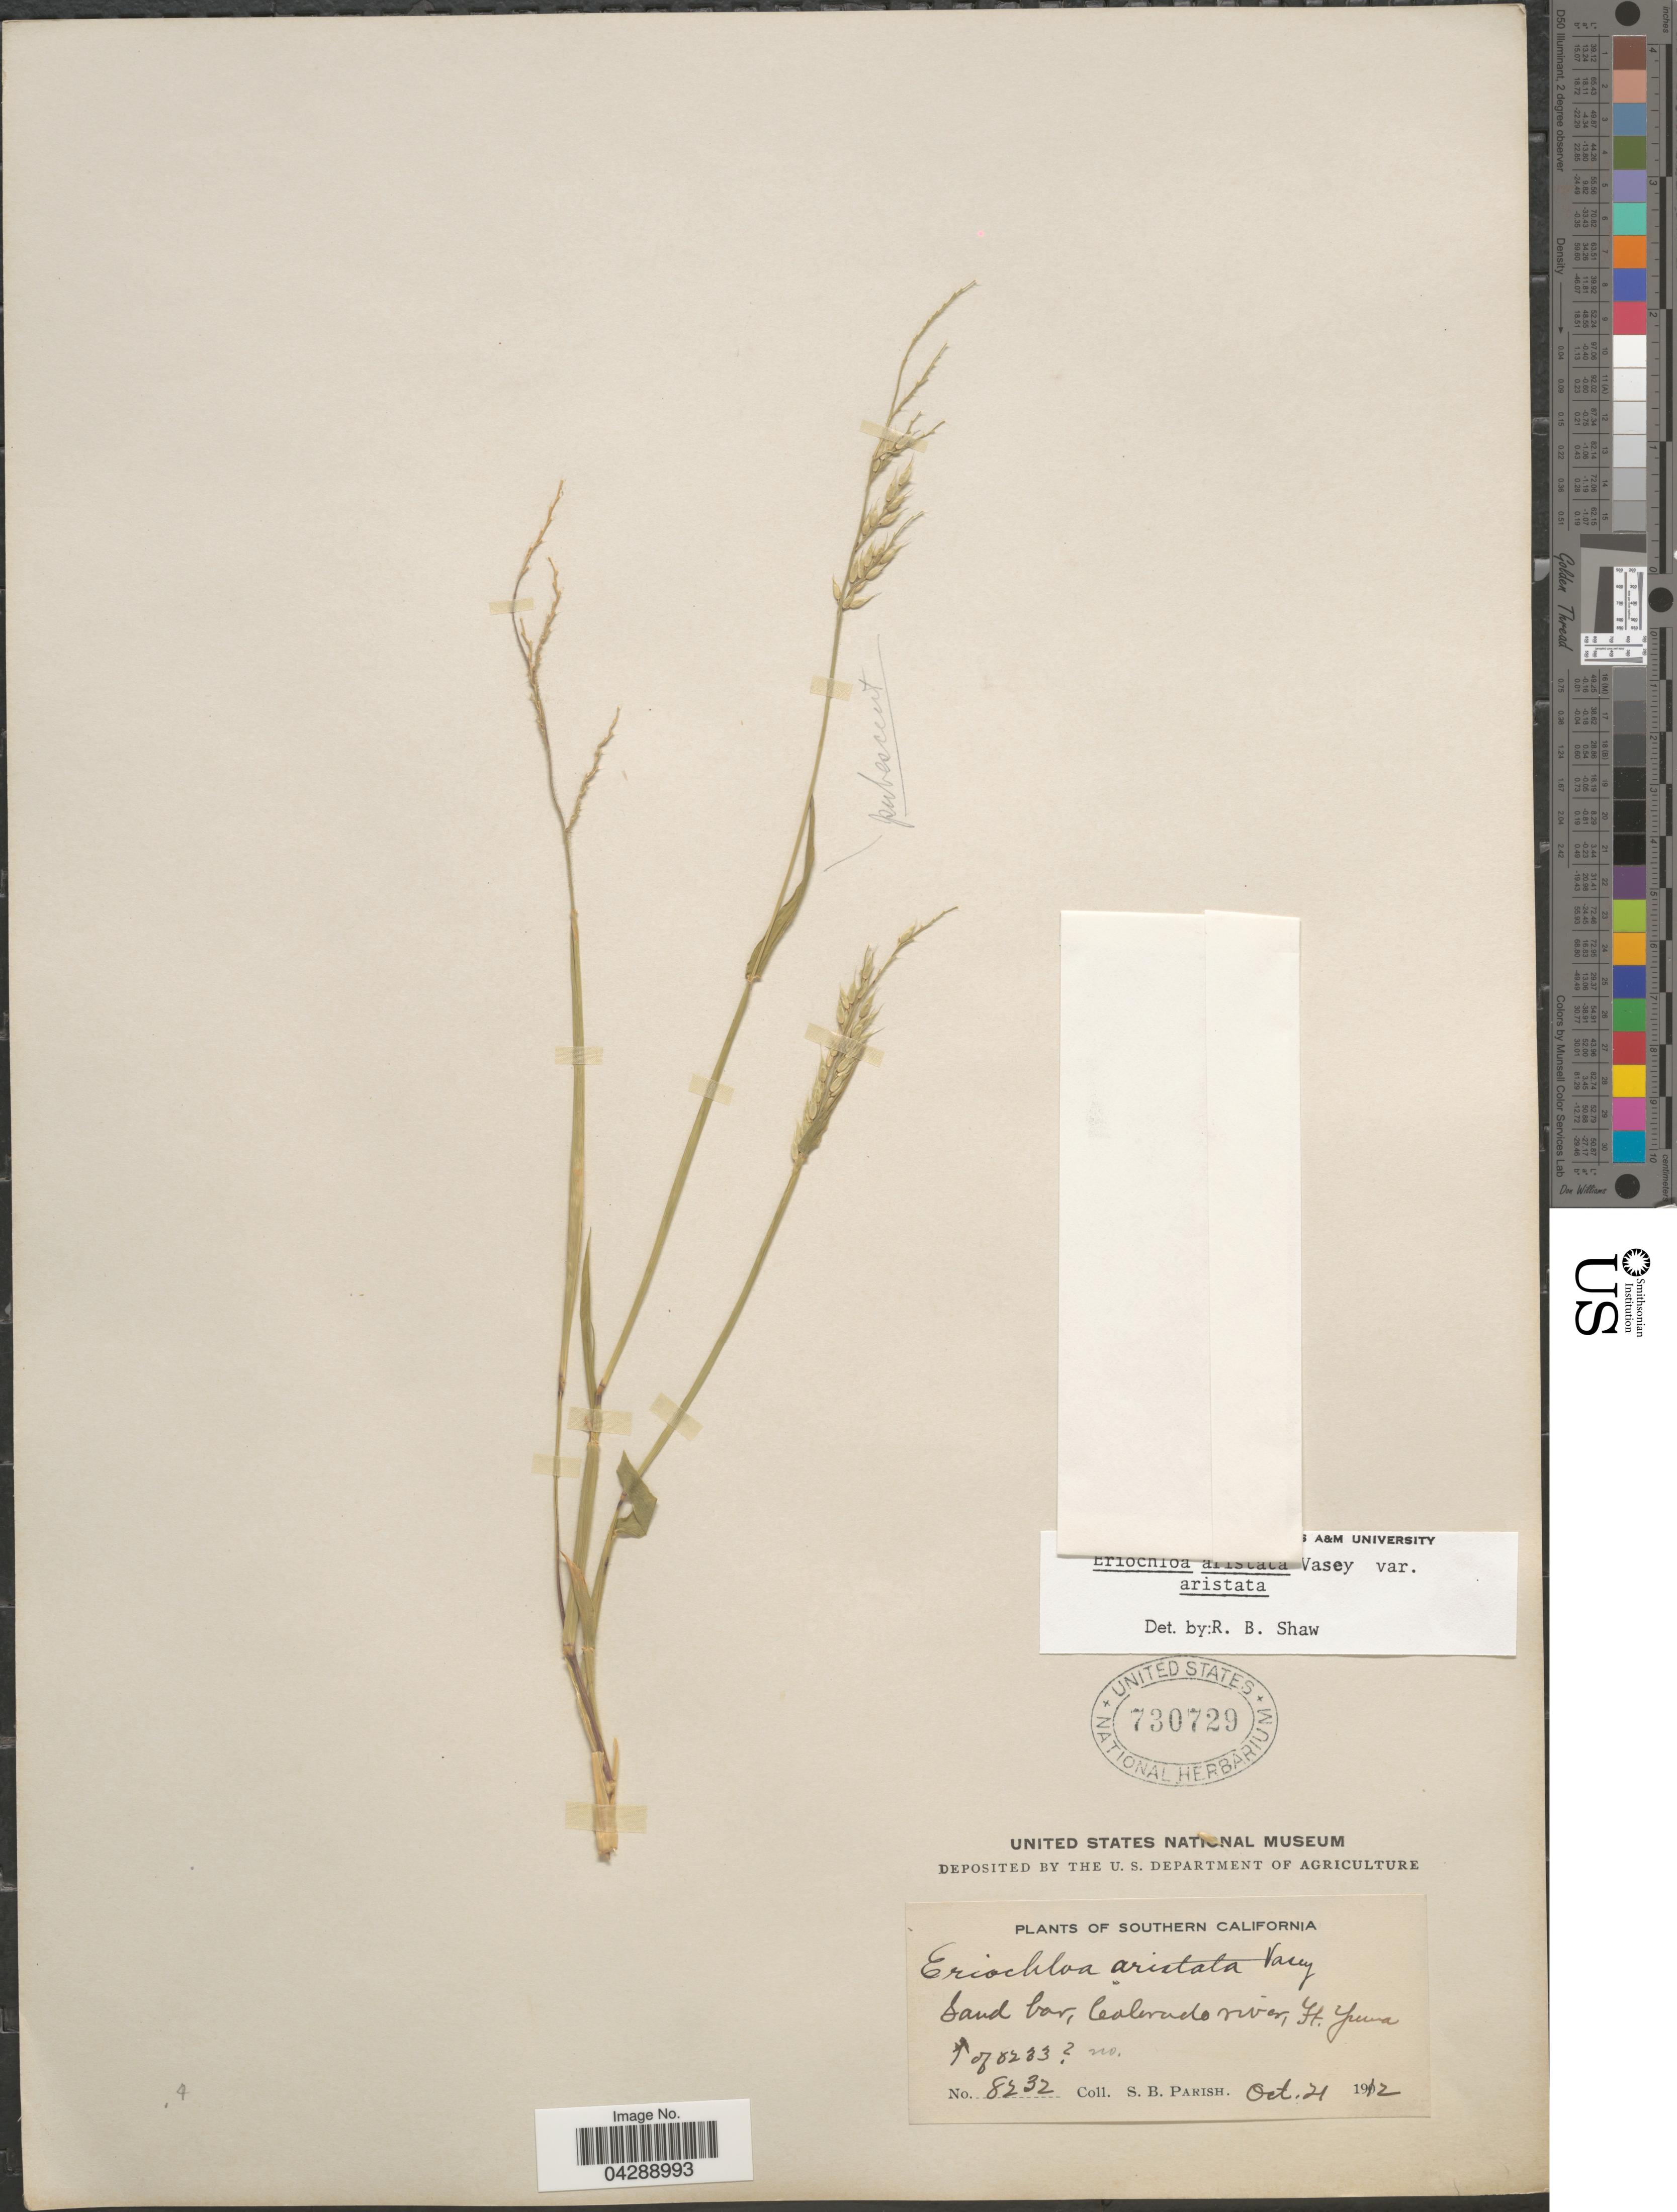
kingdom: Plantae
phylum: Tracheophyta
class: Liliopsida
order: Poales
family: Poaceae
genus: Eriochloa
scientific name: Eriochloa aristata var. aristata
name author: Vasey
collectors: S. B. Parish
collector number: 8232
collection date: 1912-10-21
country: United States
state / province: California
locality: Southern California. Colorado river, Ft. Yuma.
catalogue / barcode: US 730729